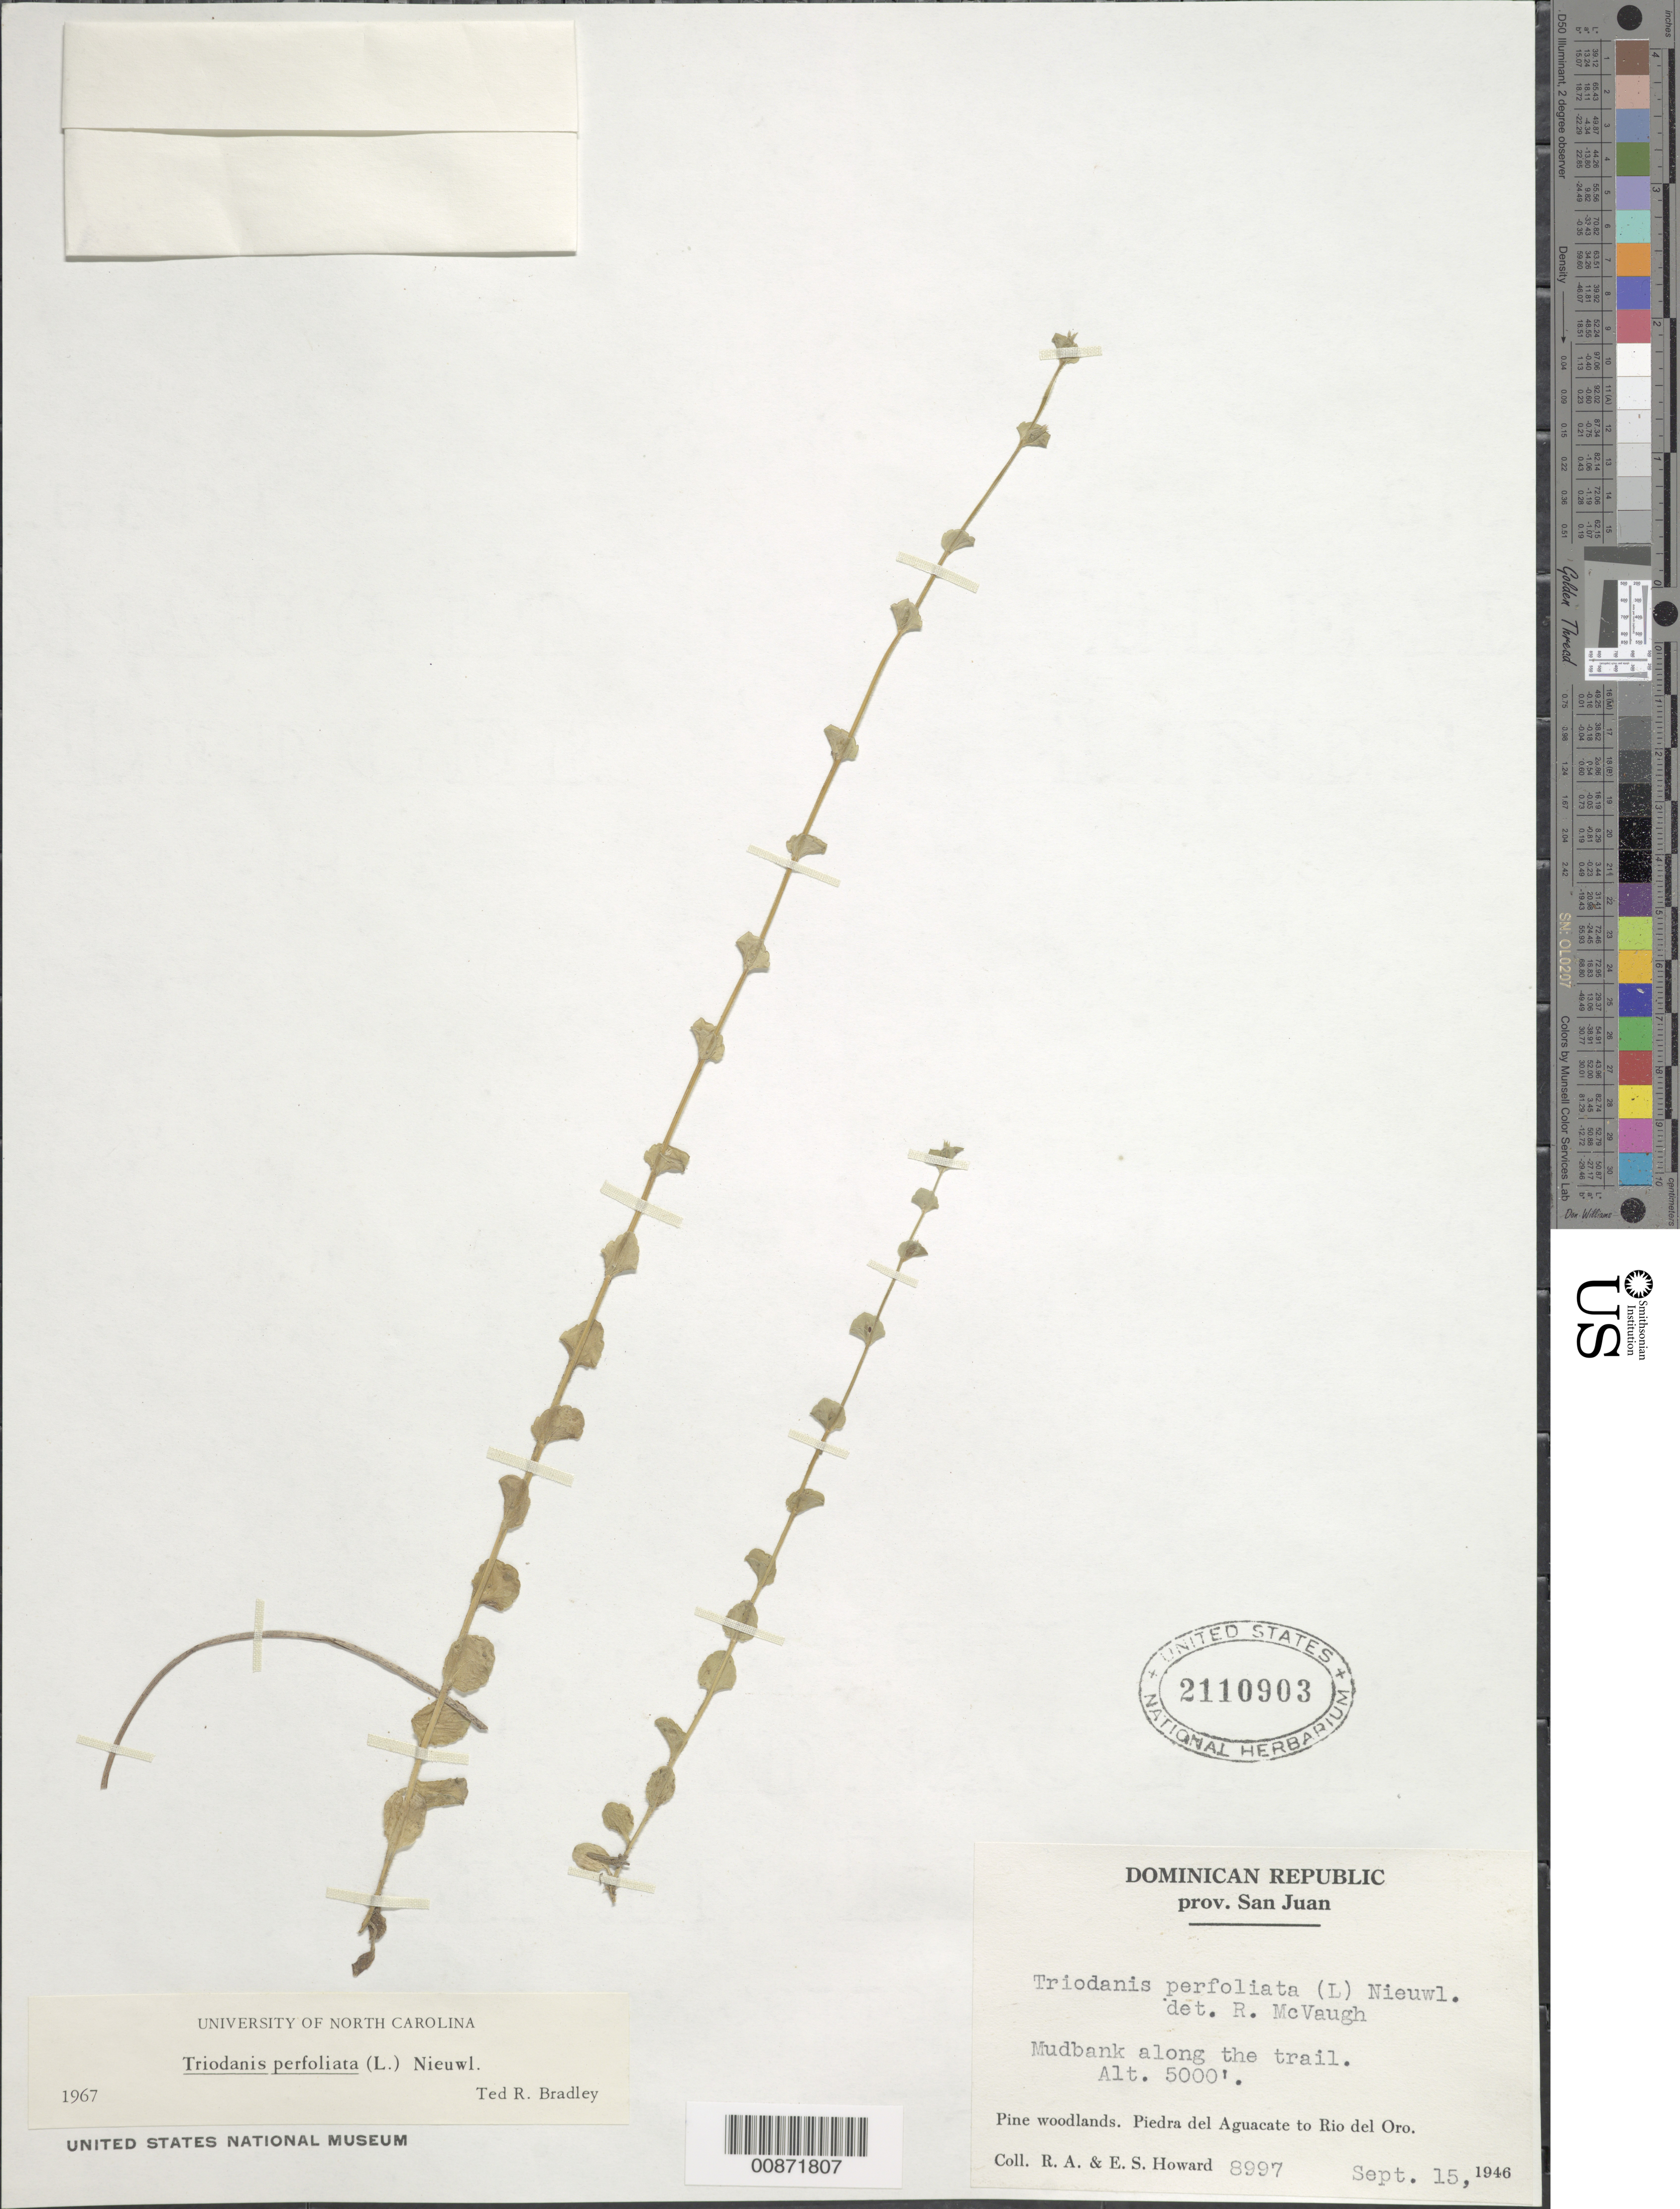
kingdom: Plantae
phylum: Tracheophyta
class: Magnoliopsida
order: Asterales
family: Campanulaceae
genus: Triodanis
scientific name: Triodanis perfoliata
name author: (L.) Nieuwl.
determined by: Bradley, Ted R., Director (GMUF), George Mason University (UNITED STATES)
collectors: R. A. Howard & E. S. Howard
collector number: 8997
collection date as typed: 15 Sep 1946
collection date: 1946-09-15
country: Dominican Republic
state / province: San Juan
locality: Piedra del Aguacate to Rio del Oro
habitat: Pine woodlands; mudbank along trail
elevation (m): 1524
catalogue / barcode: US 2110903